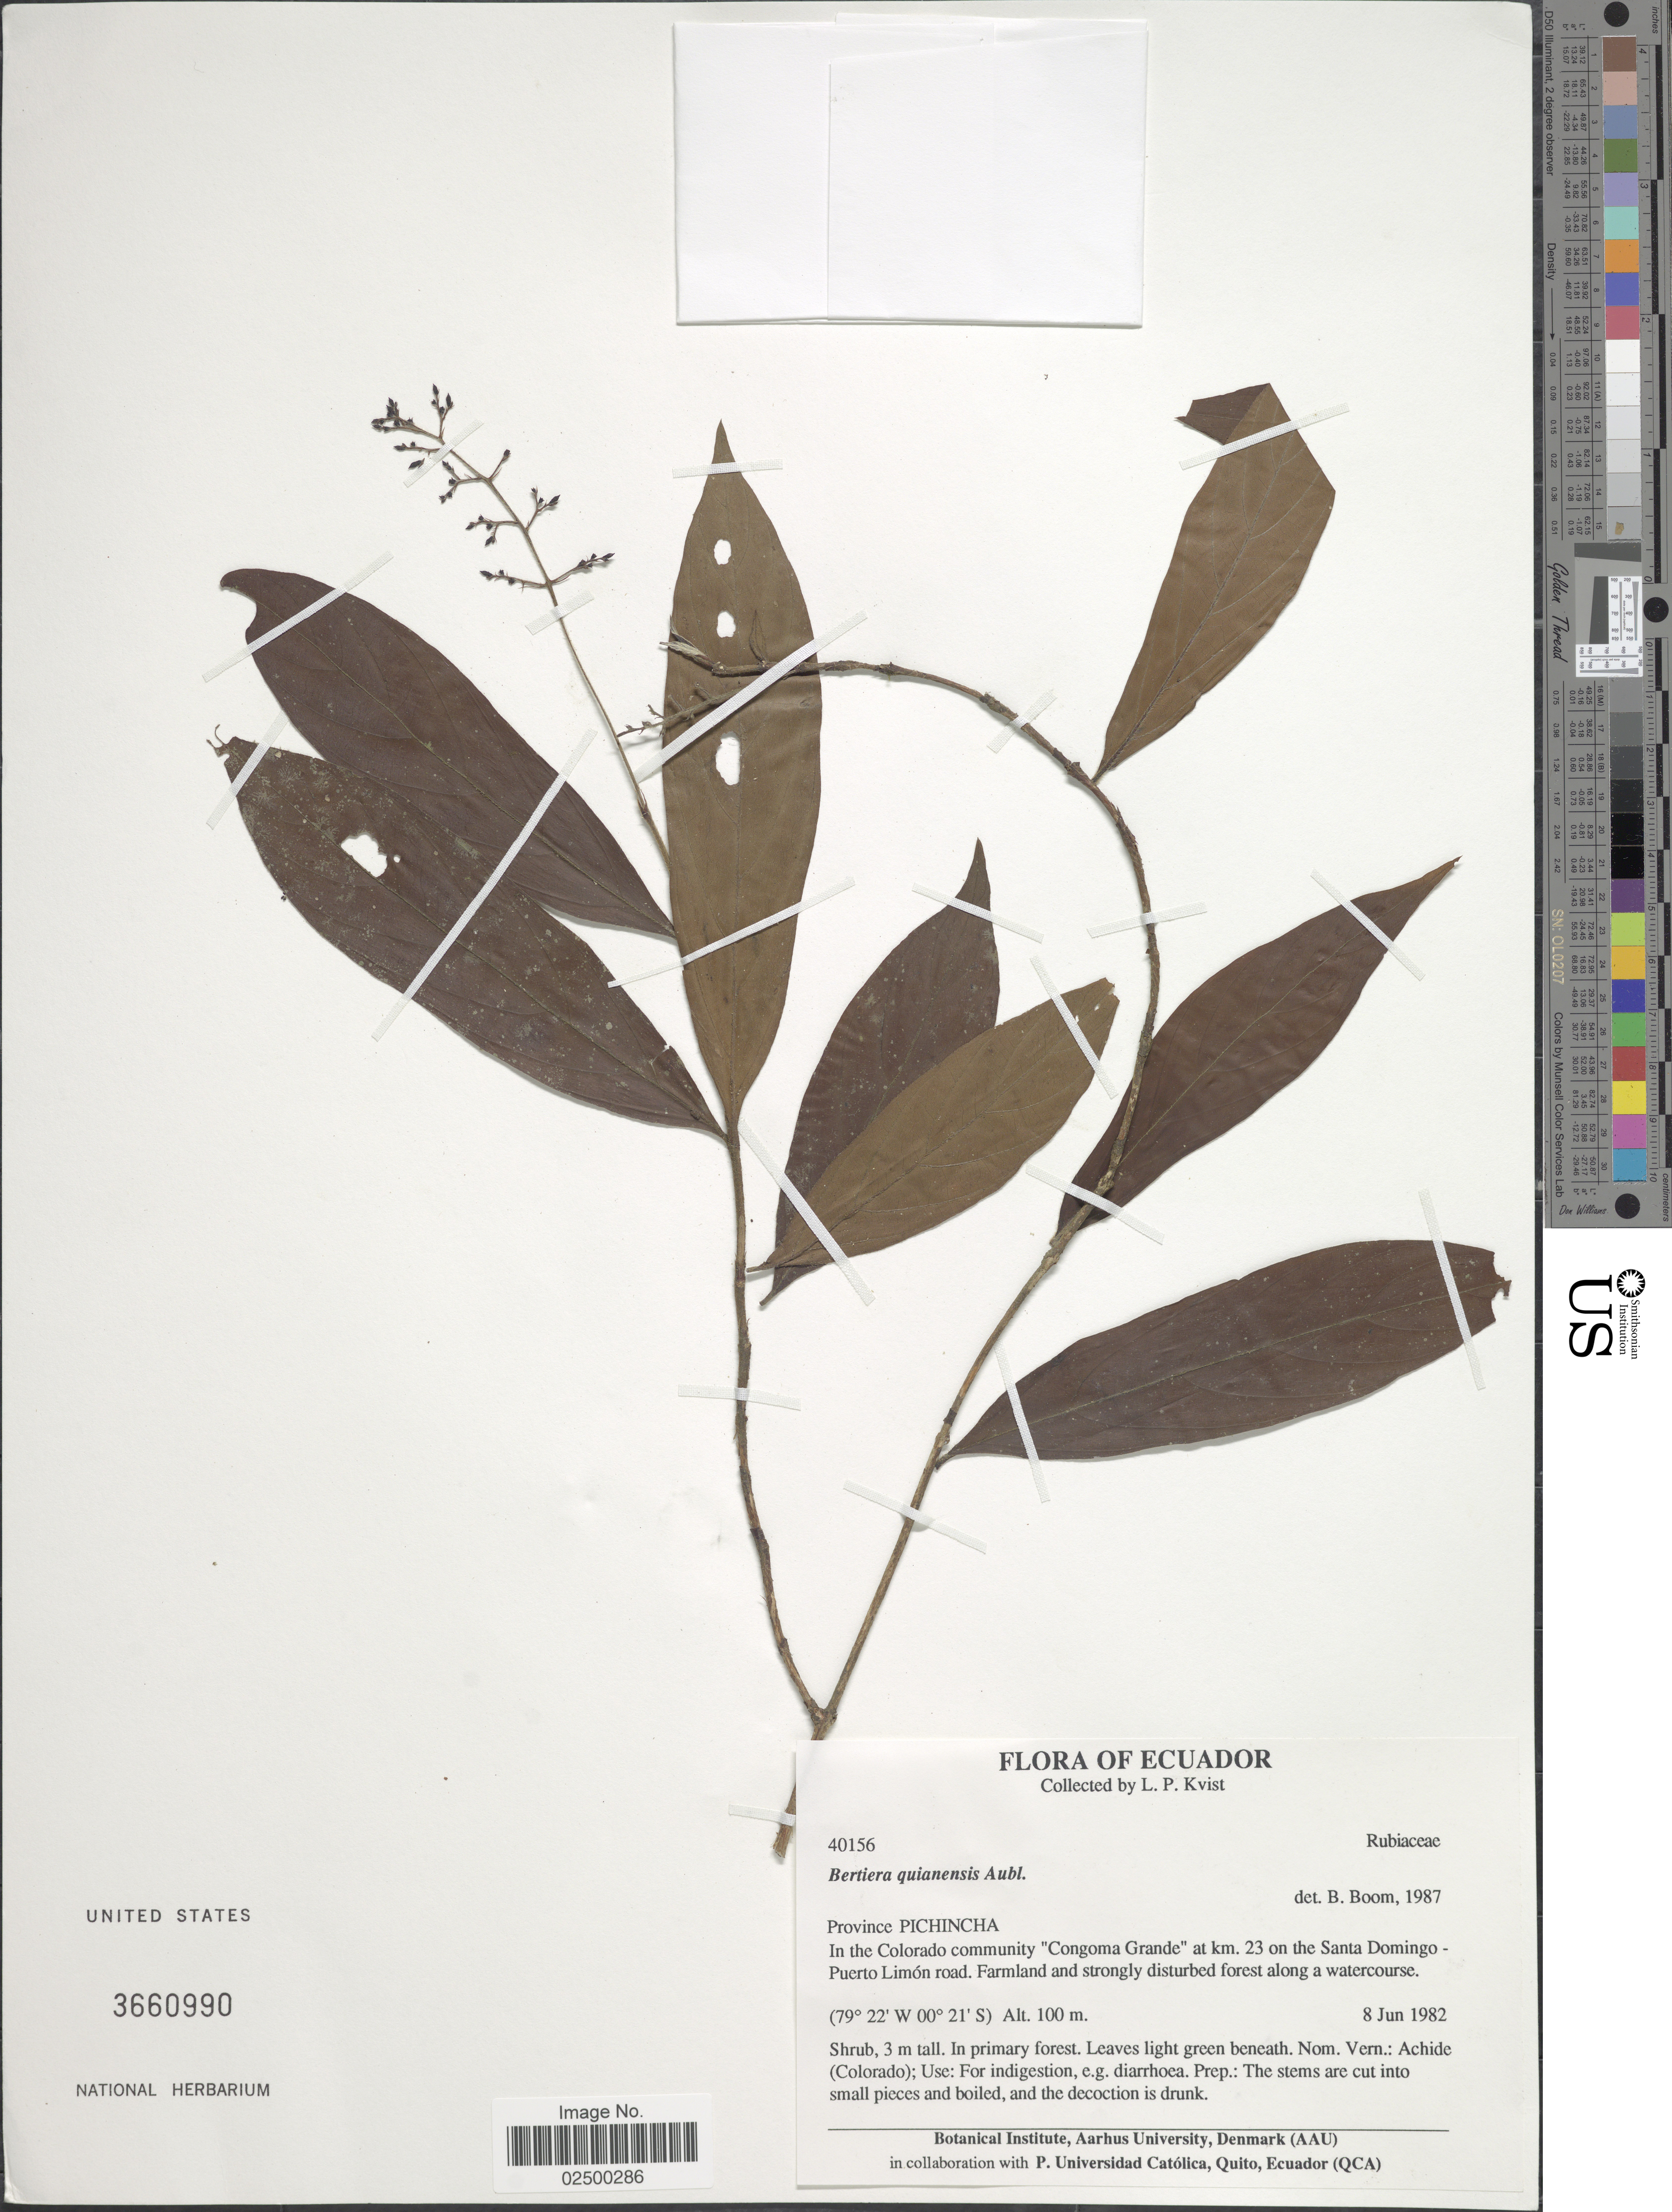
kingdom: Plantae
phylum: Tracheophyta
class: Magnoliopsida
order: Gentianales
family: Rubiaceae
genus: Bertiera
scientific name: Bertiera guianensis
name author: Aubl.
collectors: L. P. Kvist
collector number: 40156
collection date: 1982-06-08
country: Ecuador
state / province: Pichincha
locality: In the Colorado community "Congoma Grande"at km. 23 on the Santa Domingo-Puerto Limon road, farmland and strongly disturbed forest along a watercourse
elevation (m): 100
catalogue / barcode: US 3660990